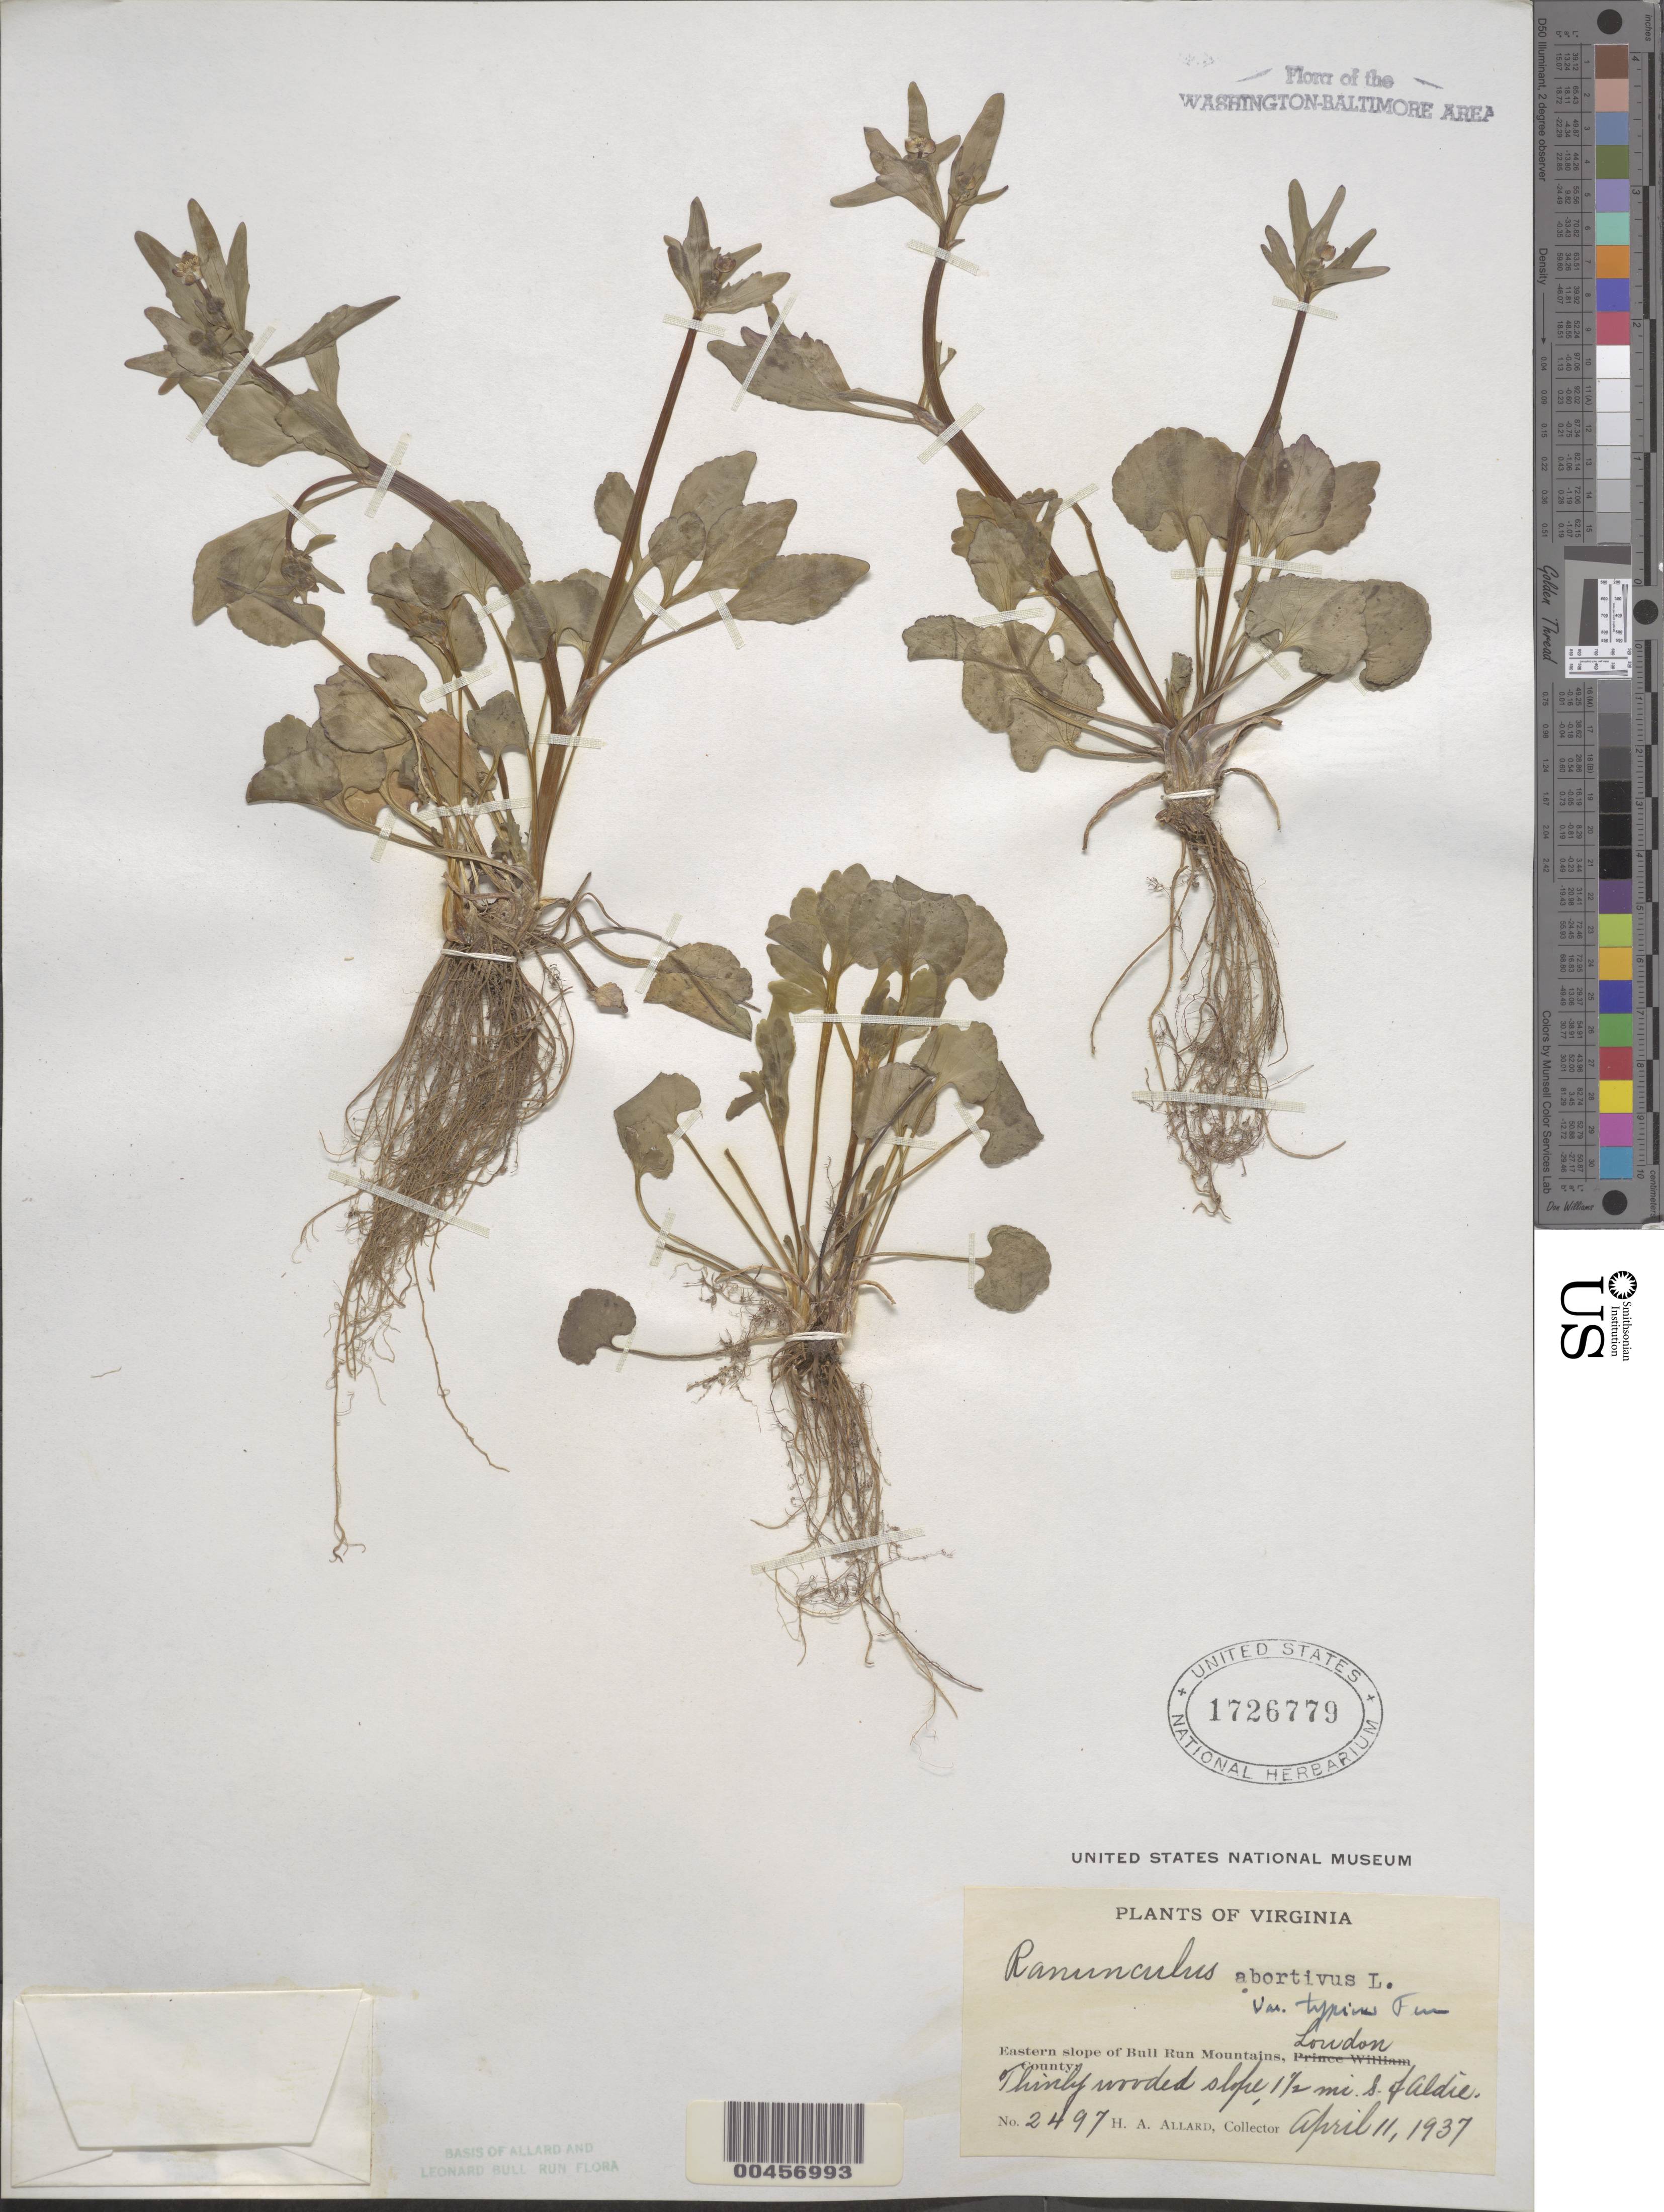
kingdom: Plantae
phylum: Tracheophyta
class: Magnoliopsida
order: Ranunculales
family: Ranunculaceae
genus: Ranunculus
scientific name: Ranunculus abortivus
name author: L.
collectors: H. A. Allard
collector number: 2497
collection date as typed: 11 Apr 1937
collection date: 1937-04-11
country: United States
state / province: Virginia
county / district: Loudoun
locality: S of Aldie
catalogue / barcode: US 1726779